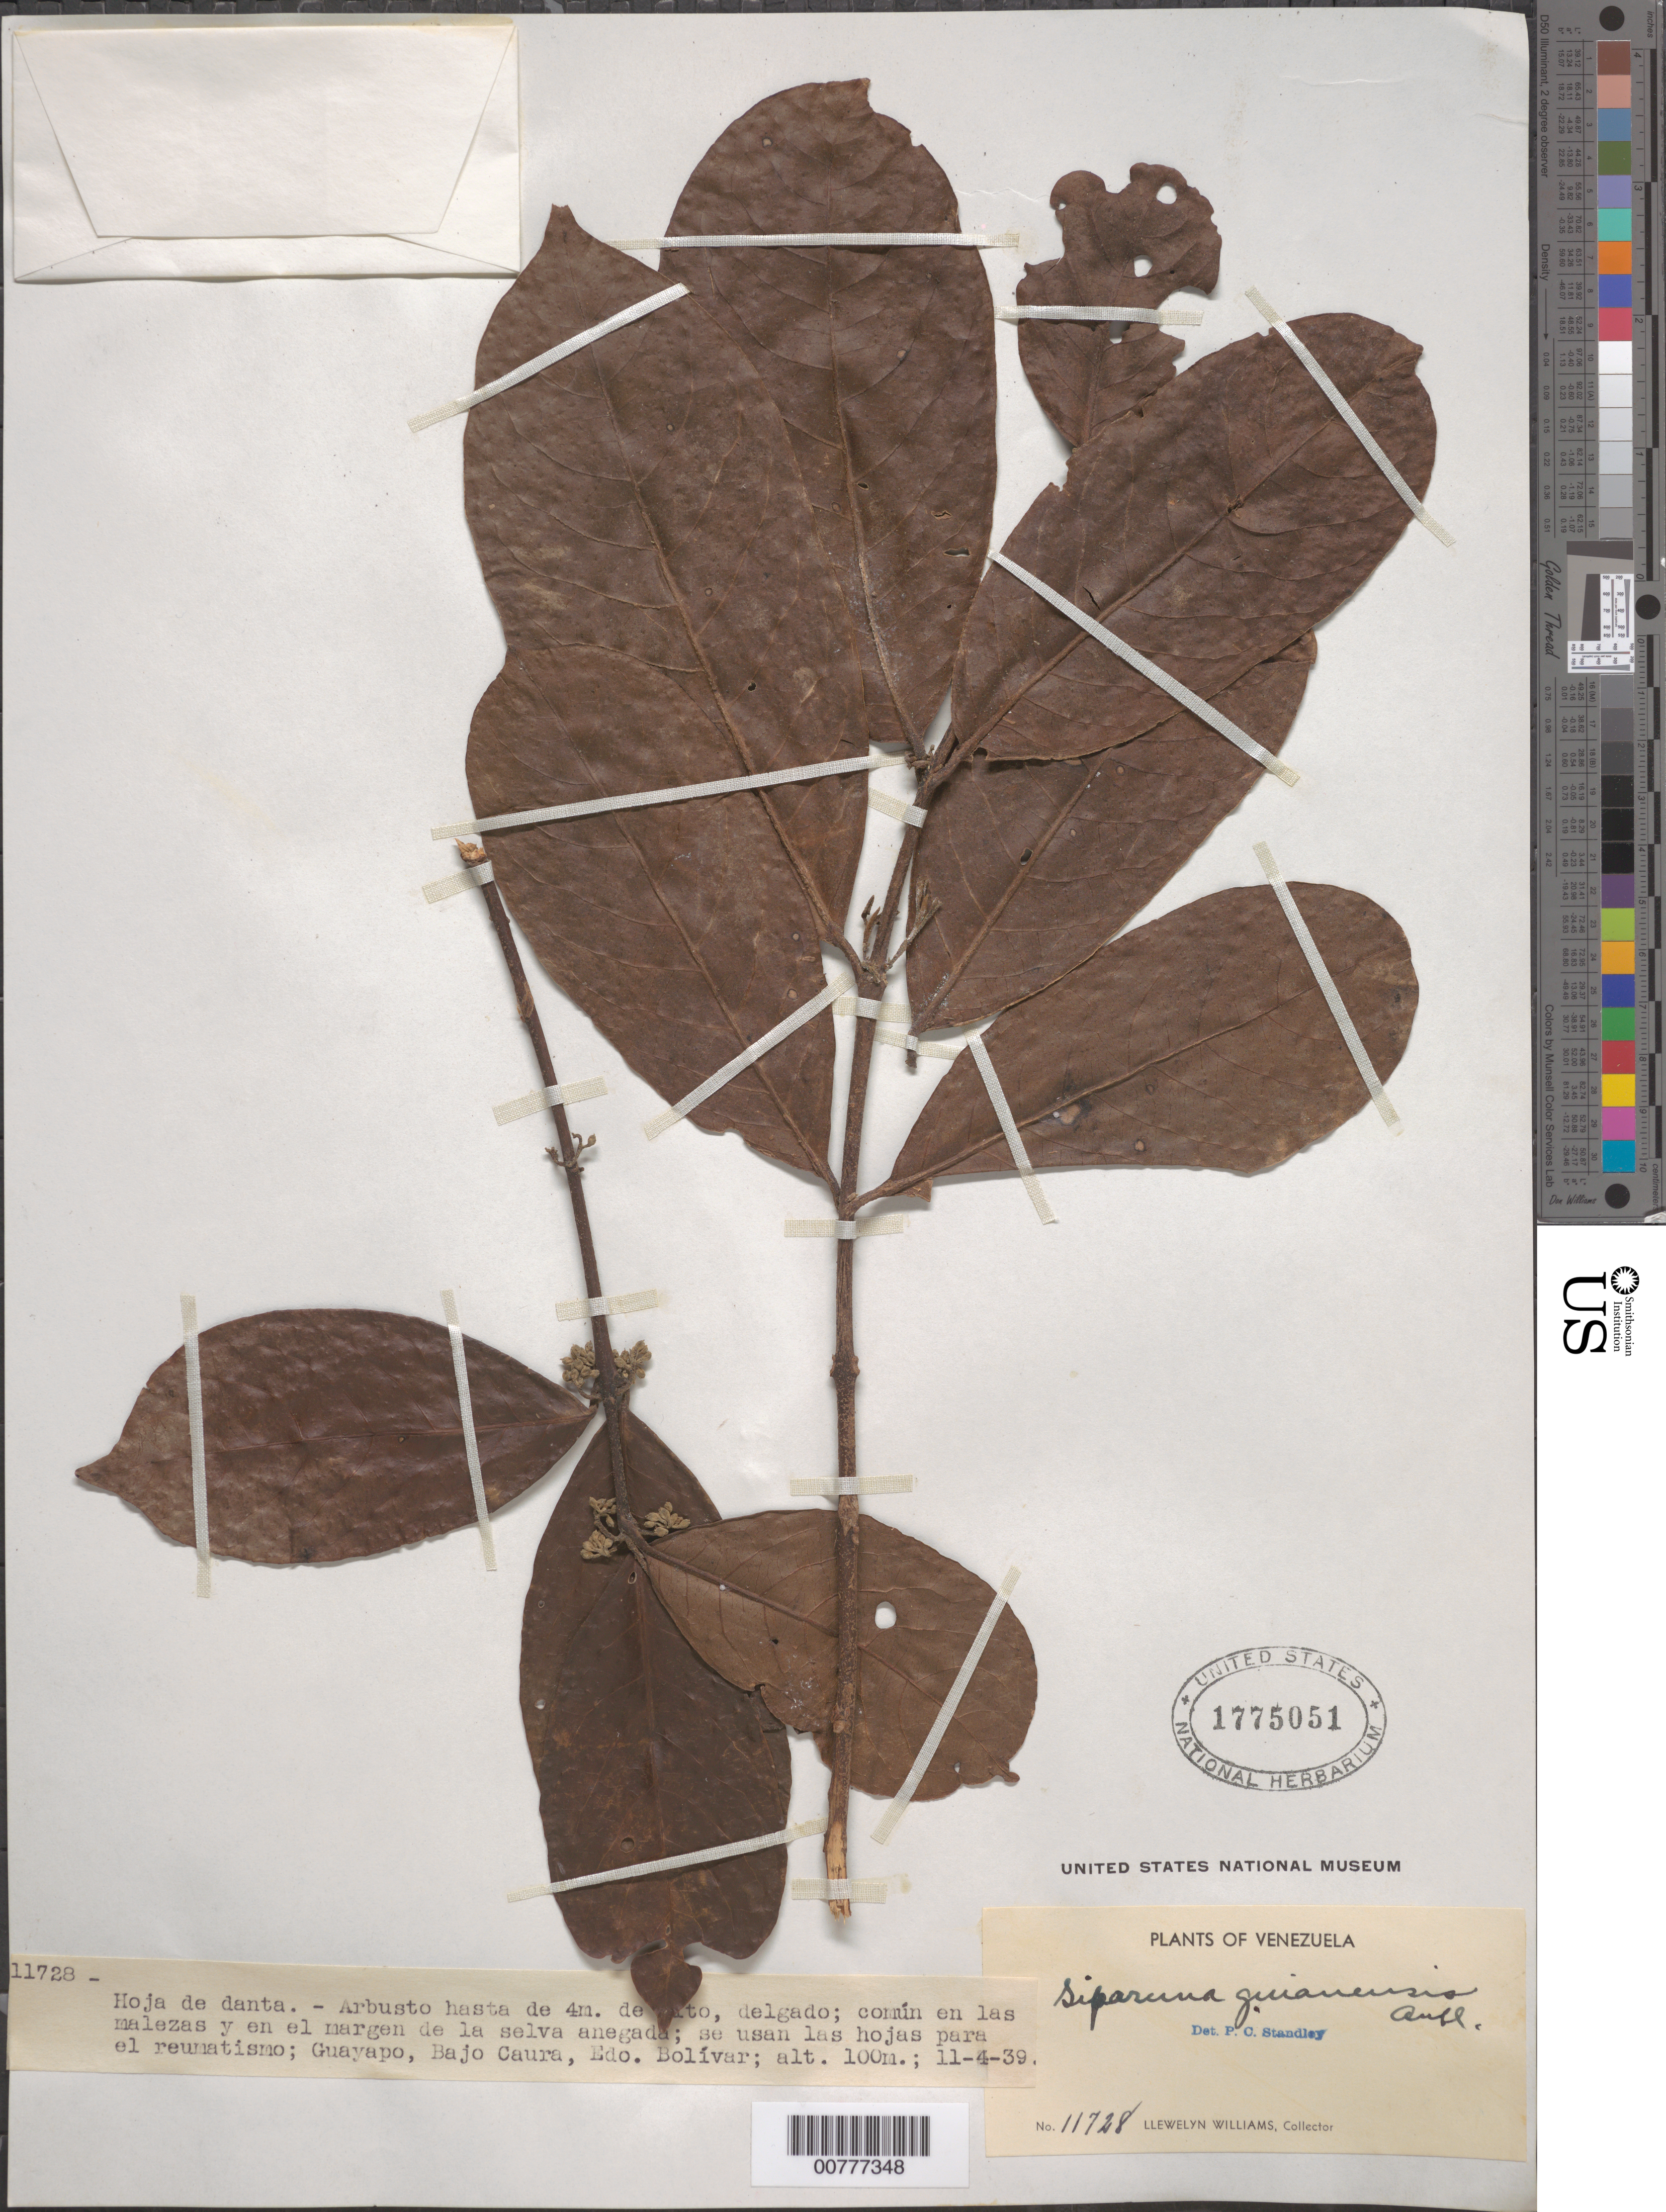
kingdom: Plantae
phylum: Tracheophyta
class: Magnoliopsida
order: Laurales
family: Siparunaceae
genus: Siparuna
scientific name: Siparuna guianensis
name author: Aubl.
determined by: Standley, Paul C.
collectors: Ll. Williams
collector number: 11728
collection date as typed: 11-Apr-39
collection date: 1939-04-11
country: Venezuela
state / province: Bolívar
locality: Guayapo, Bajo Caura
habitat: Malezas y en el margen de la selva anegada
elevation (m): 100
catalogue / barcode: US 1775051